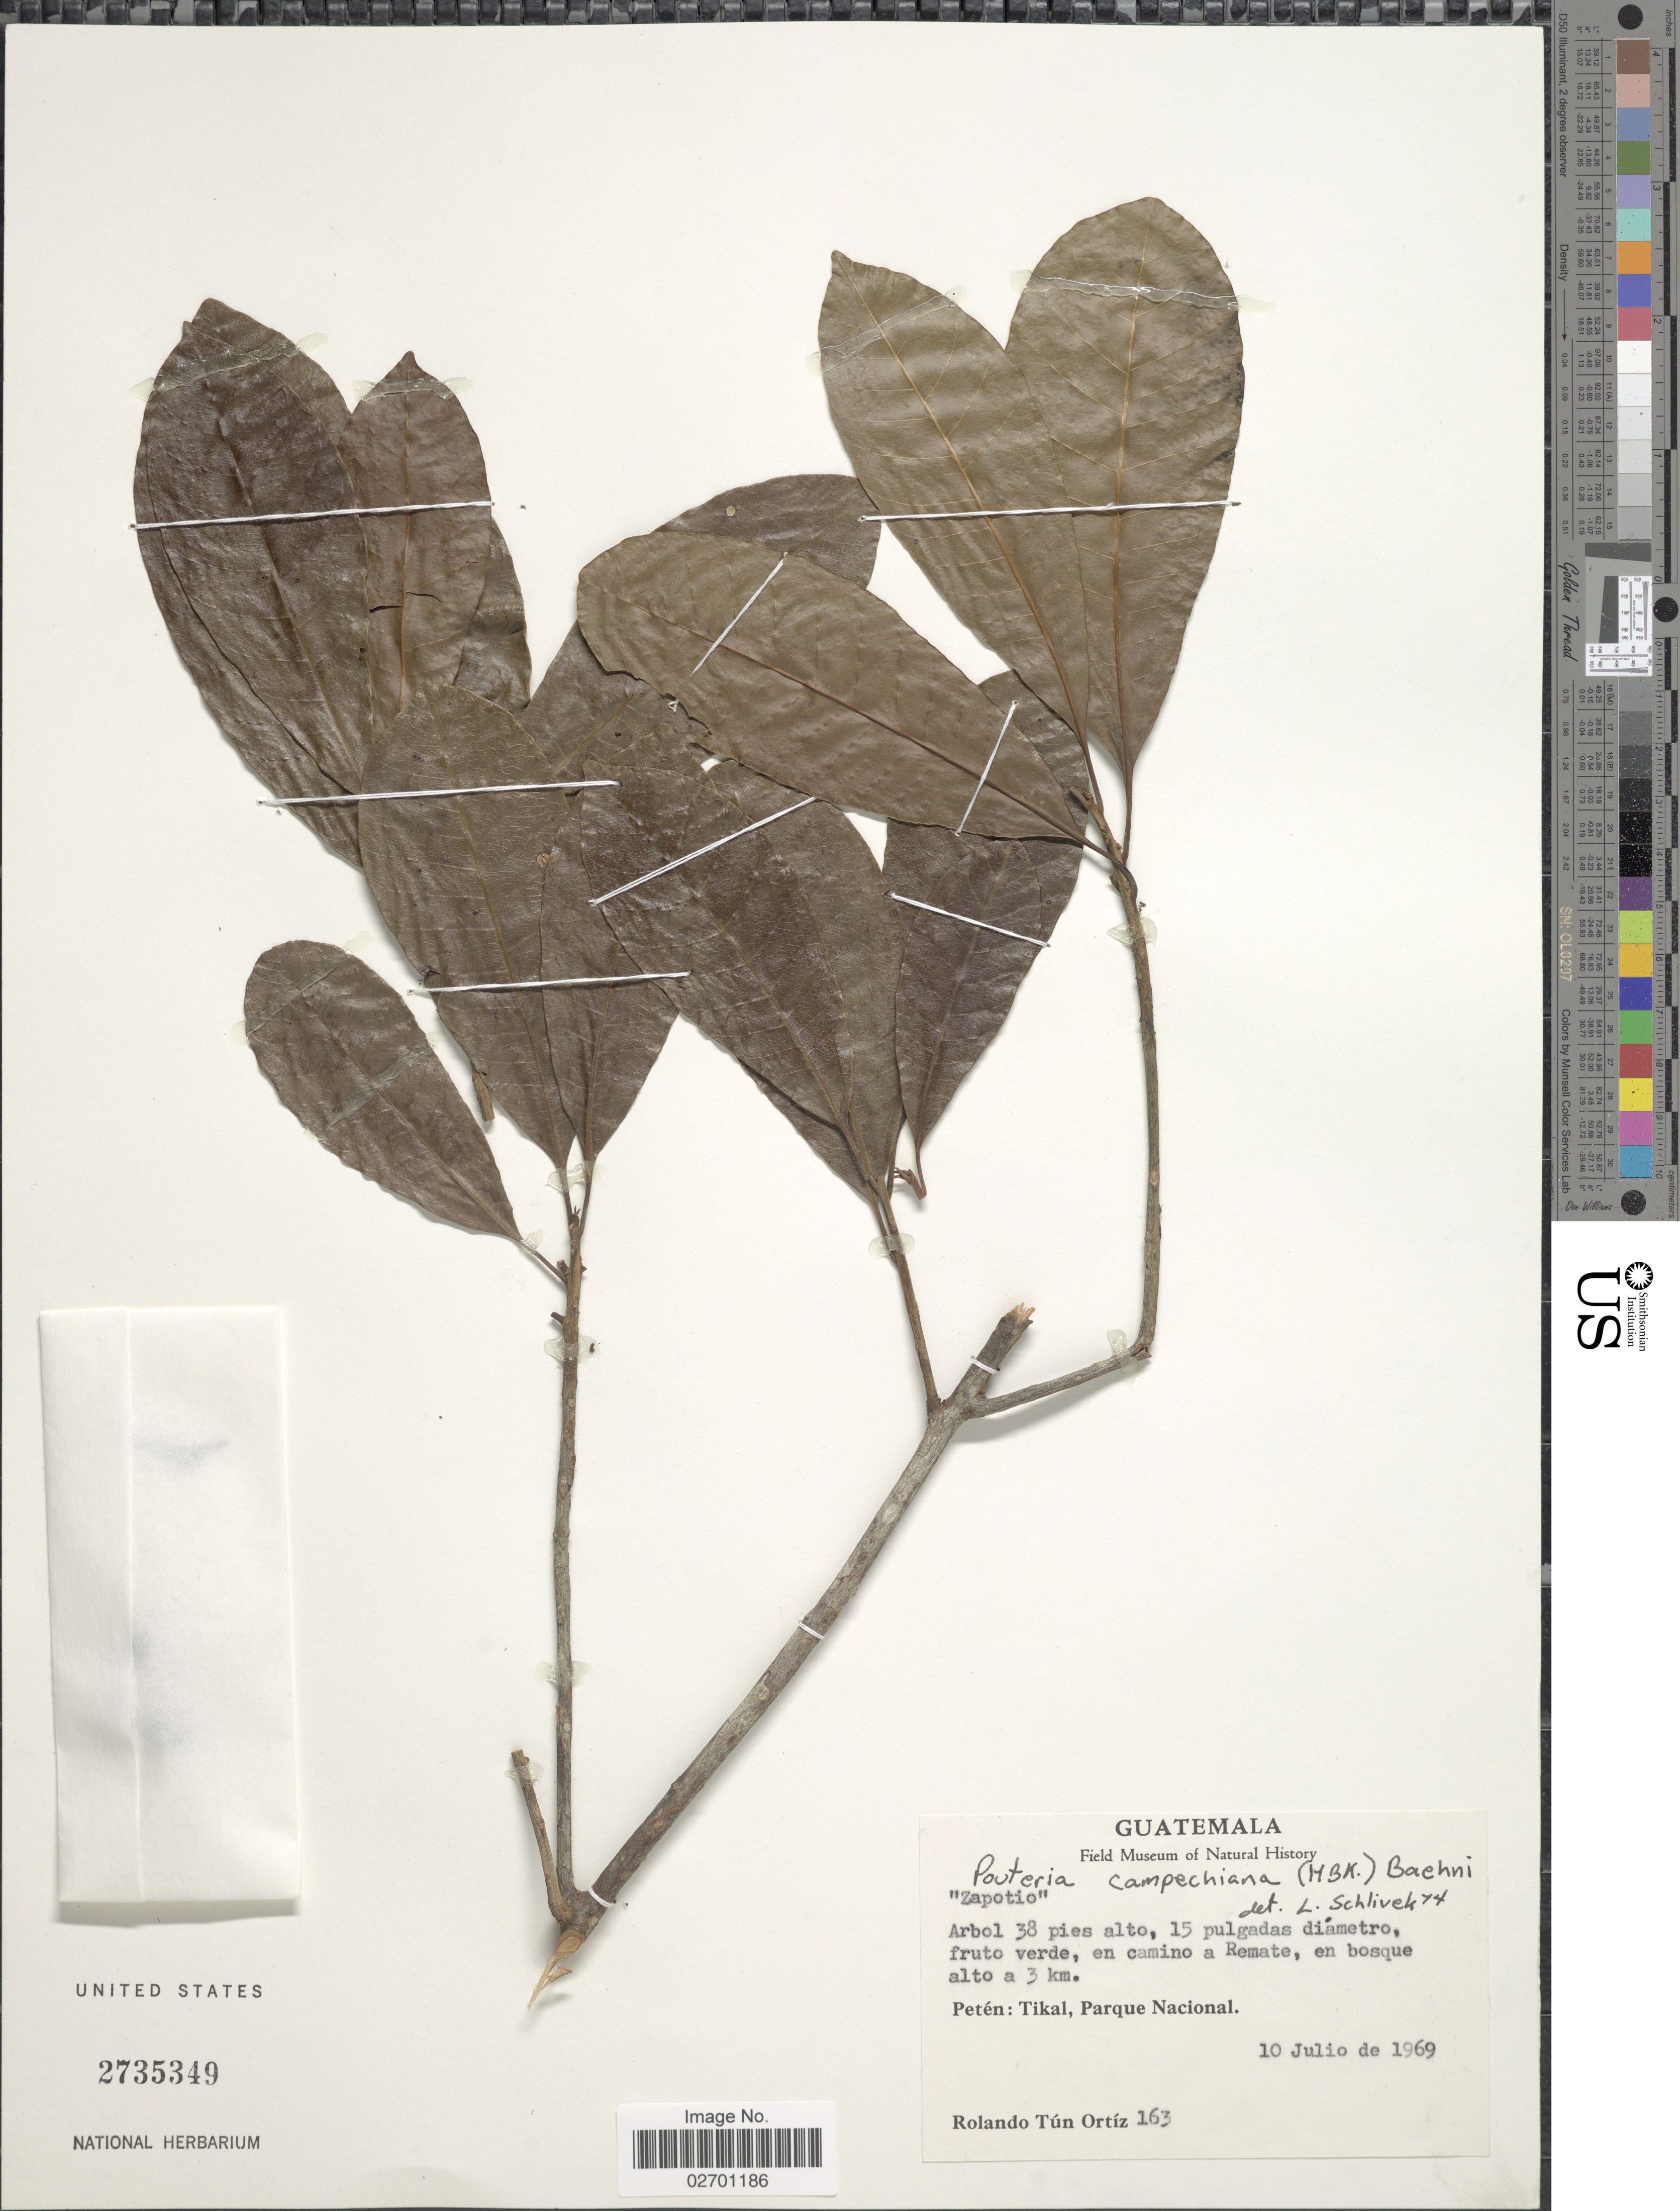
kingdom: Plantae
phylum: Tracheophyta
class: Magnoliopsida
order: Ericales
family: Sapotaceae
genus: Pouteria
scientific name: Pouteria campechiana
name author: (Kunth) Baehni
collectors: R. T. Ortíz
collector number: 163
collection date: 1969-07-10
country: Guatemala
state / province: El Petén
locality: Tikal, Parque Nacional, en camino a Remate.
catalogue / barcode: US 2735349